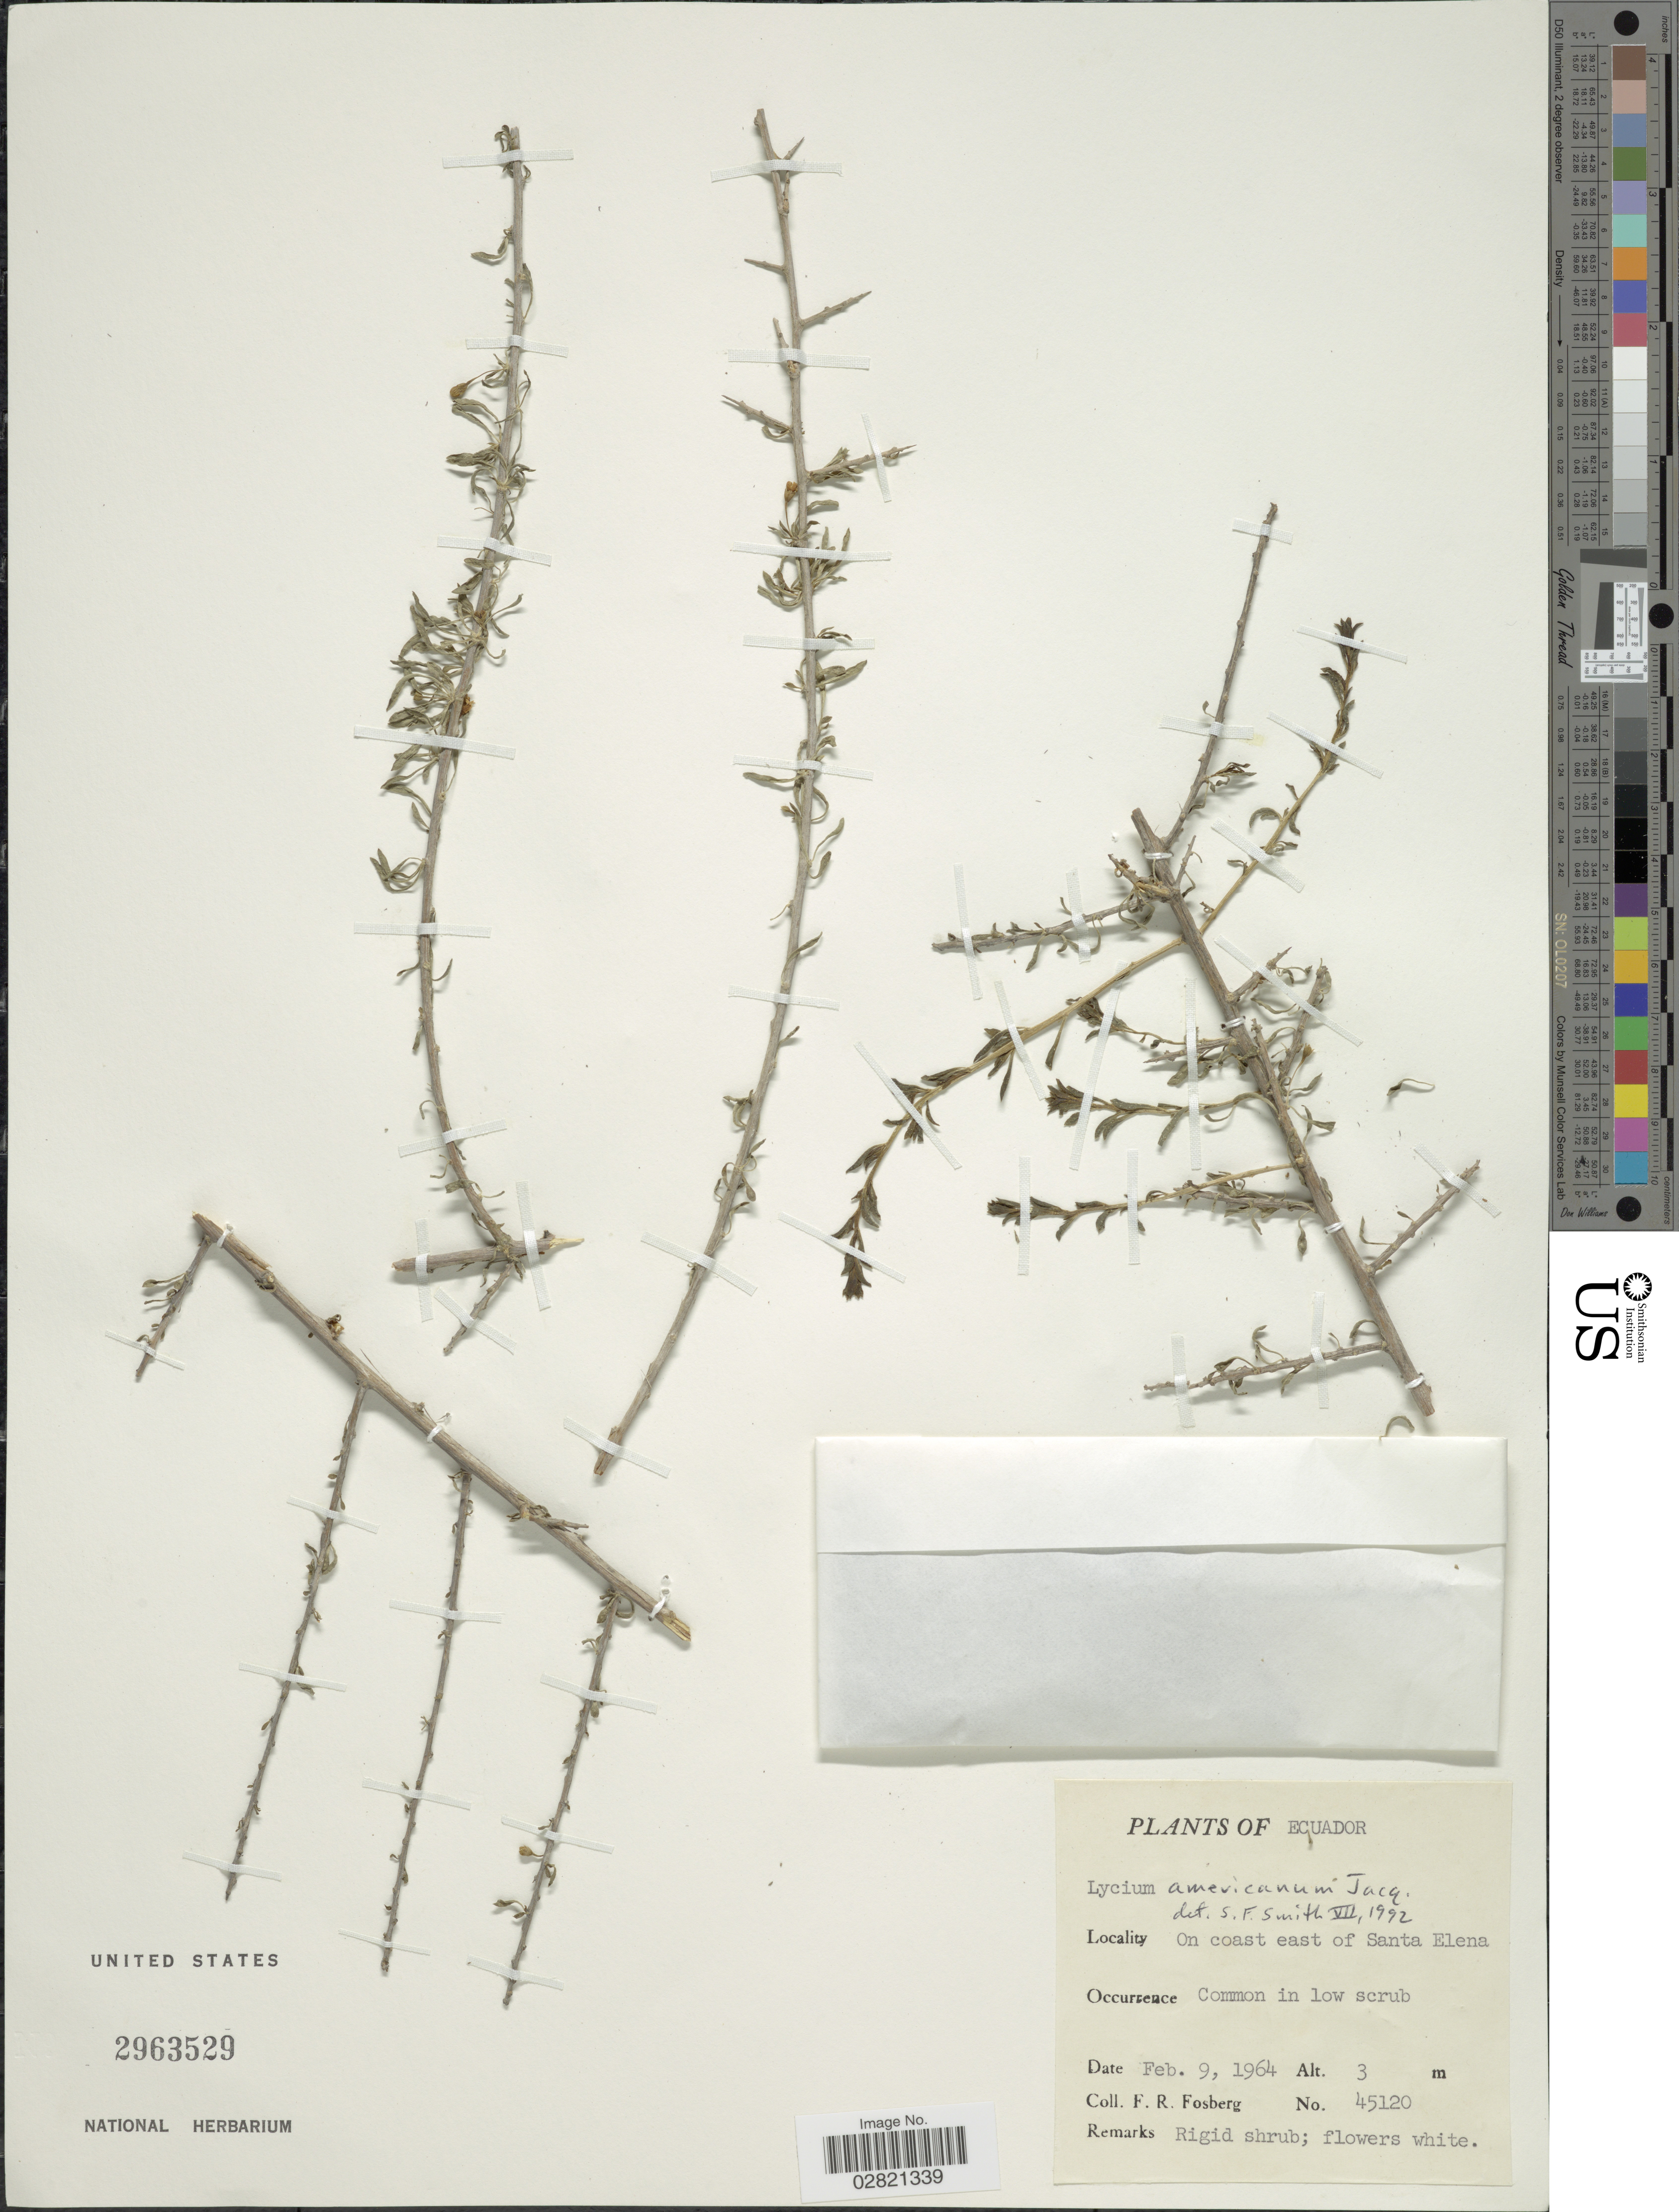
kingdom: Plantae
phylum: Tracheophyta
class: Magnoliopsida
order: Solanales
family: Solanaceae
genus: Lycium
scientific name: Lycium americanum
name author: Jacq.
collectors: F. R. Fosberg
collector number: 45120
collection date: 1964-02-09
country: Ecuador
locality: On coast east of Santa Elena.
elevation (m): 3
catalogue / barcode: US 2963529